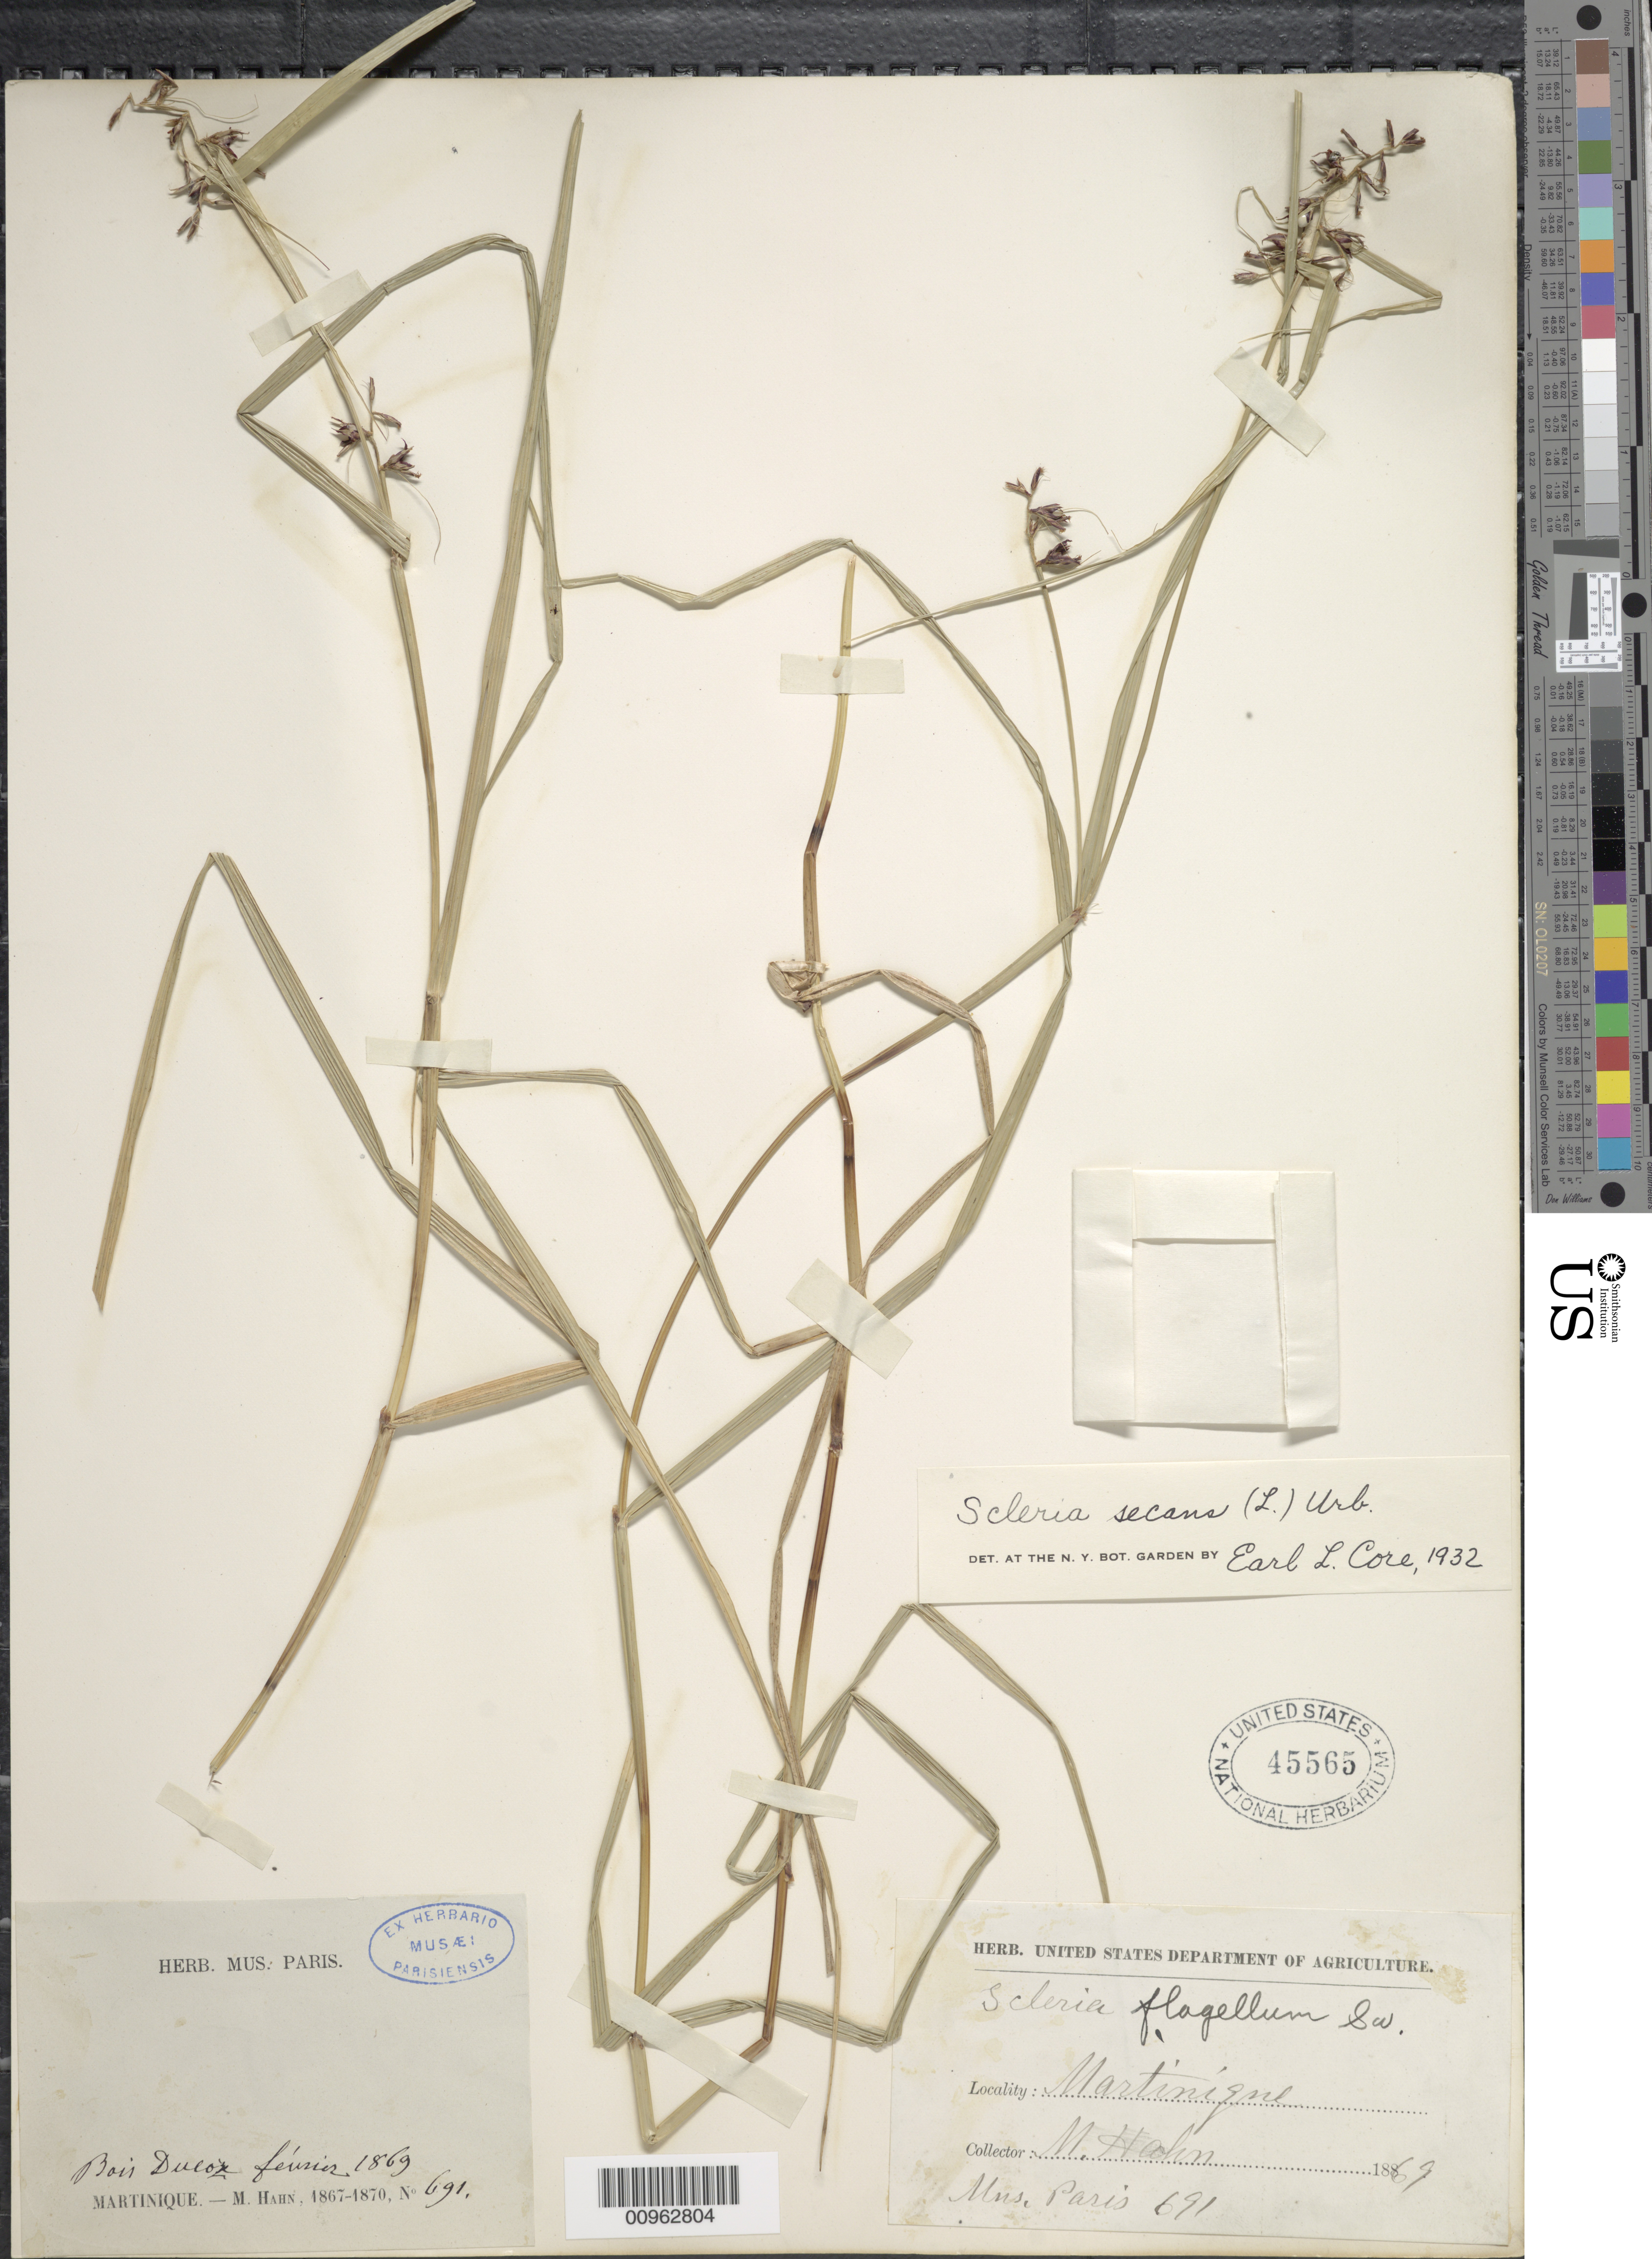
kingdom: Plantae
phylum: Tracheophyta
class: Liliopsida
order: Poales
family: Cyperaceae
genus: Scleria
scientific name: Scleria secans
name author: (L.) Urb.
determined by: Core, E. L.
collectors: M. Hahn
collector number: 691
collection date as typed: Feb 1869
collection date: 1869-02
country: Martinique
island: Martinique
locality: Bois Dulox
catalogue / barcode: US 45565